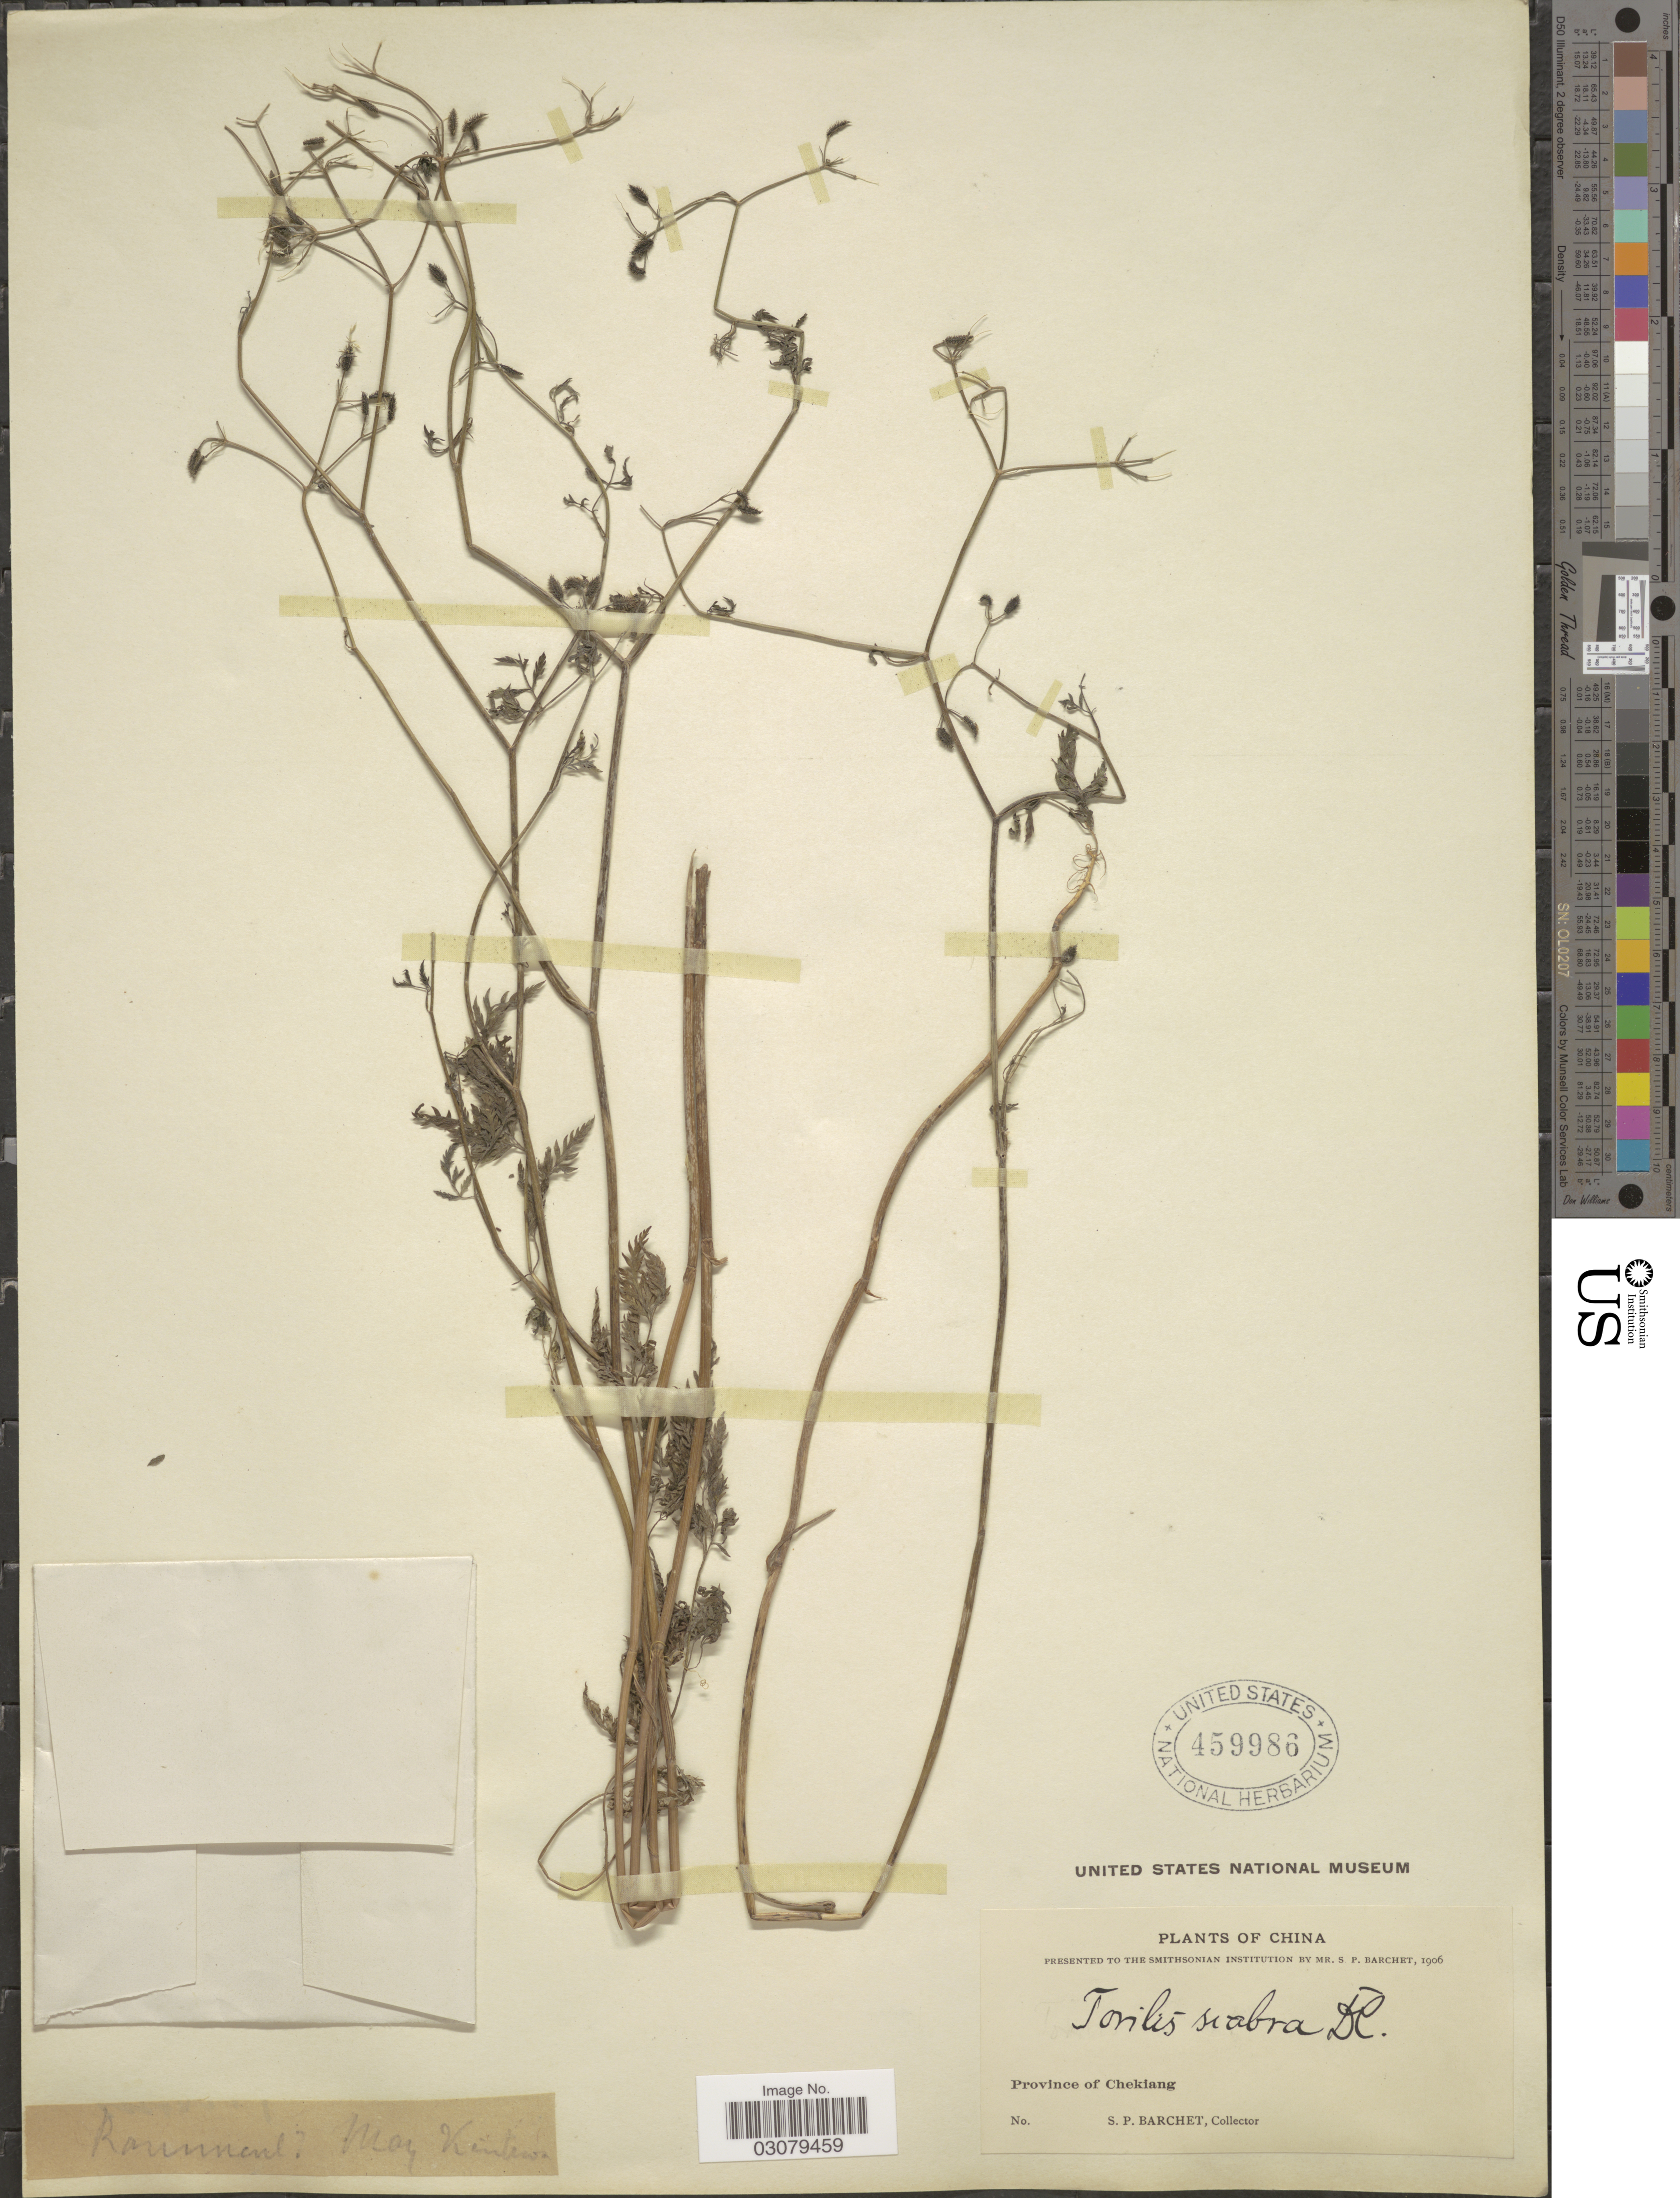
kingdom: Plantae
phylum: Tracheophyta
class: Magnoliopsida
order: Apiales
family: Apiaceae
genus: Torilis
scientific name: Torilis scabra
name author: (Thunb.) DC.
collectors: S. P. Barchet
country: China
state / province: Zhejiang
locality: Province of Chekiang.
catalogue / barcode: US 459986